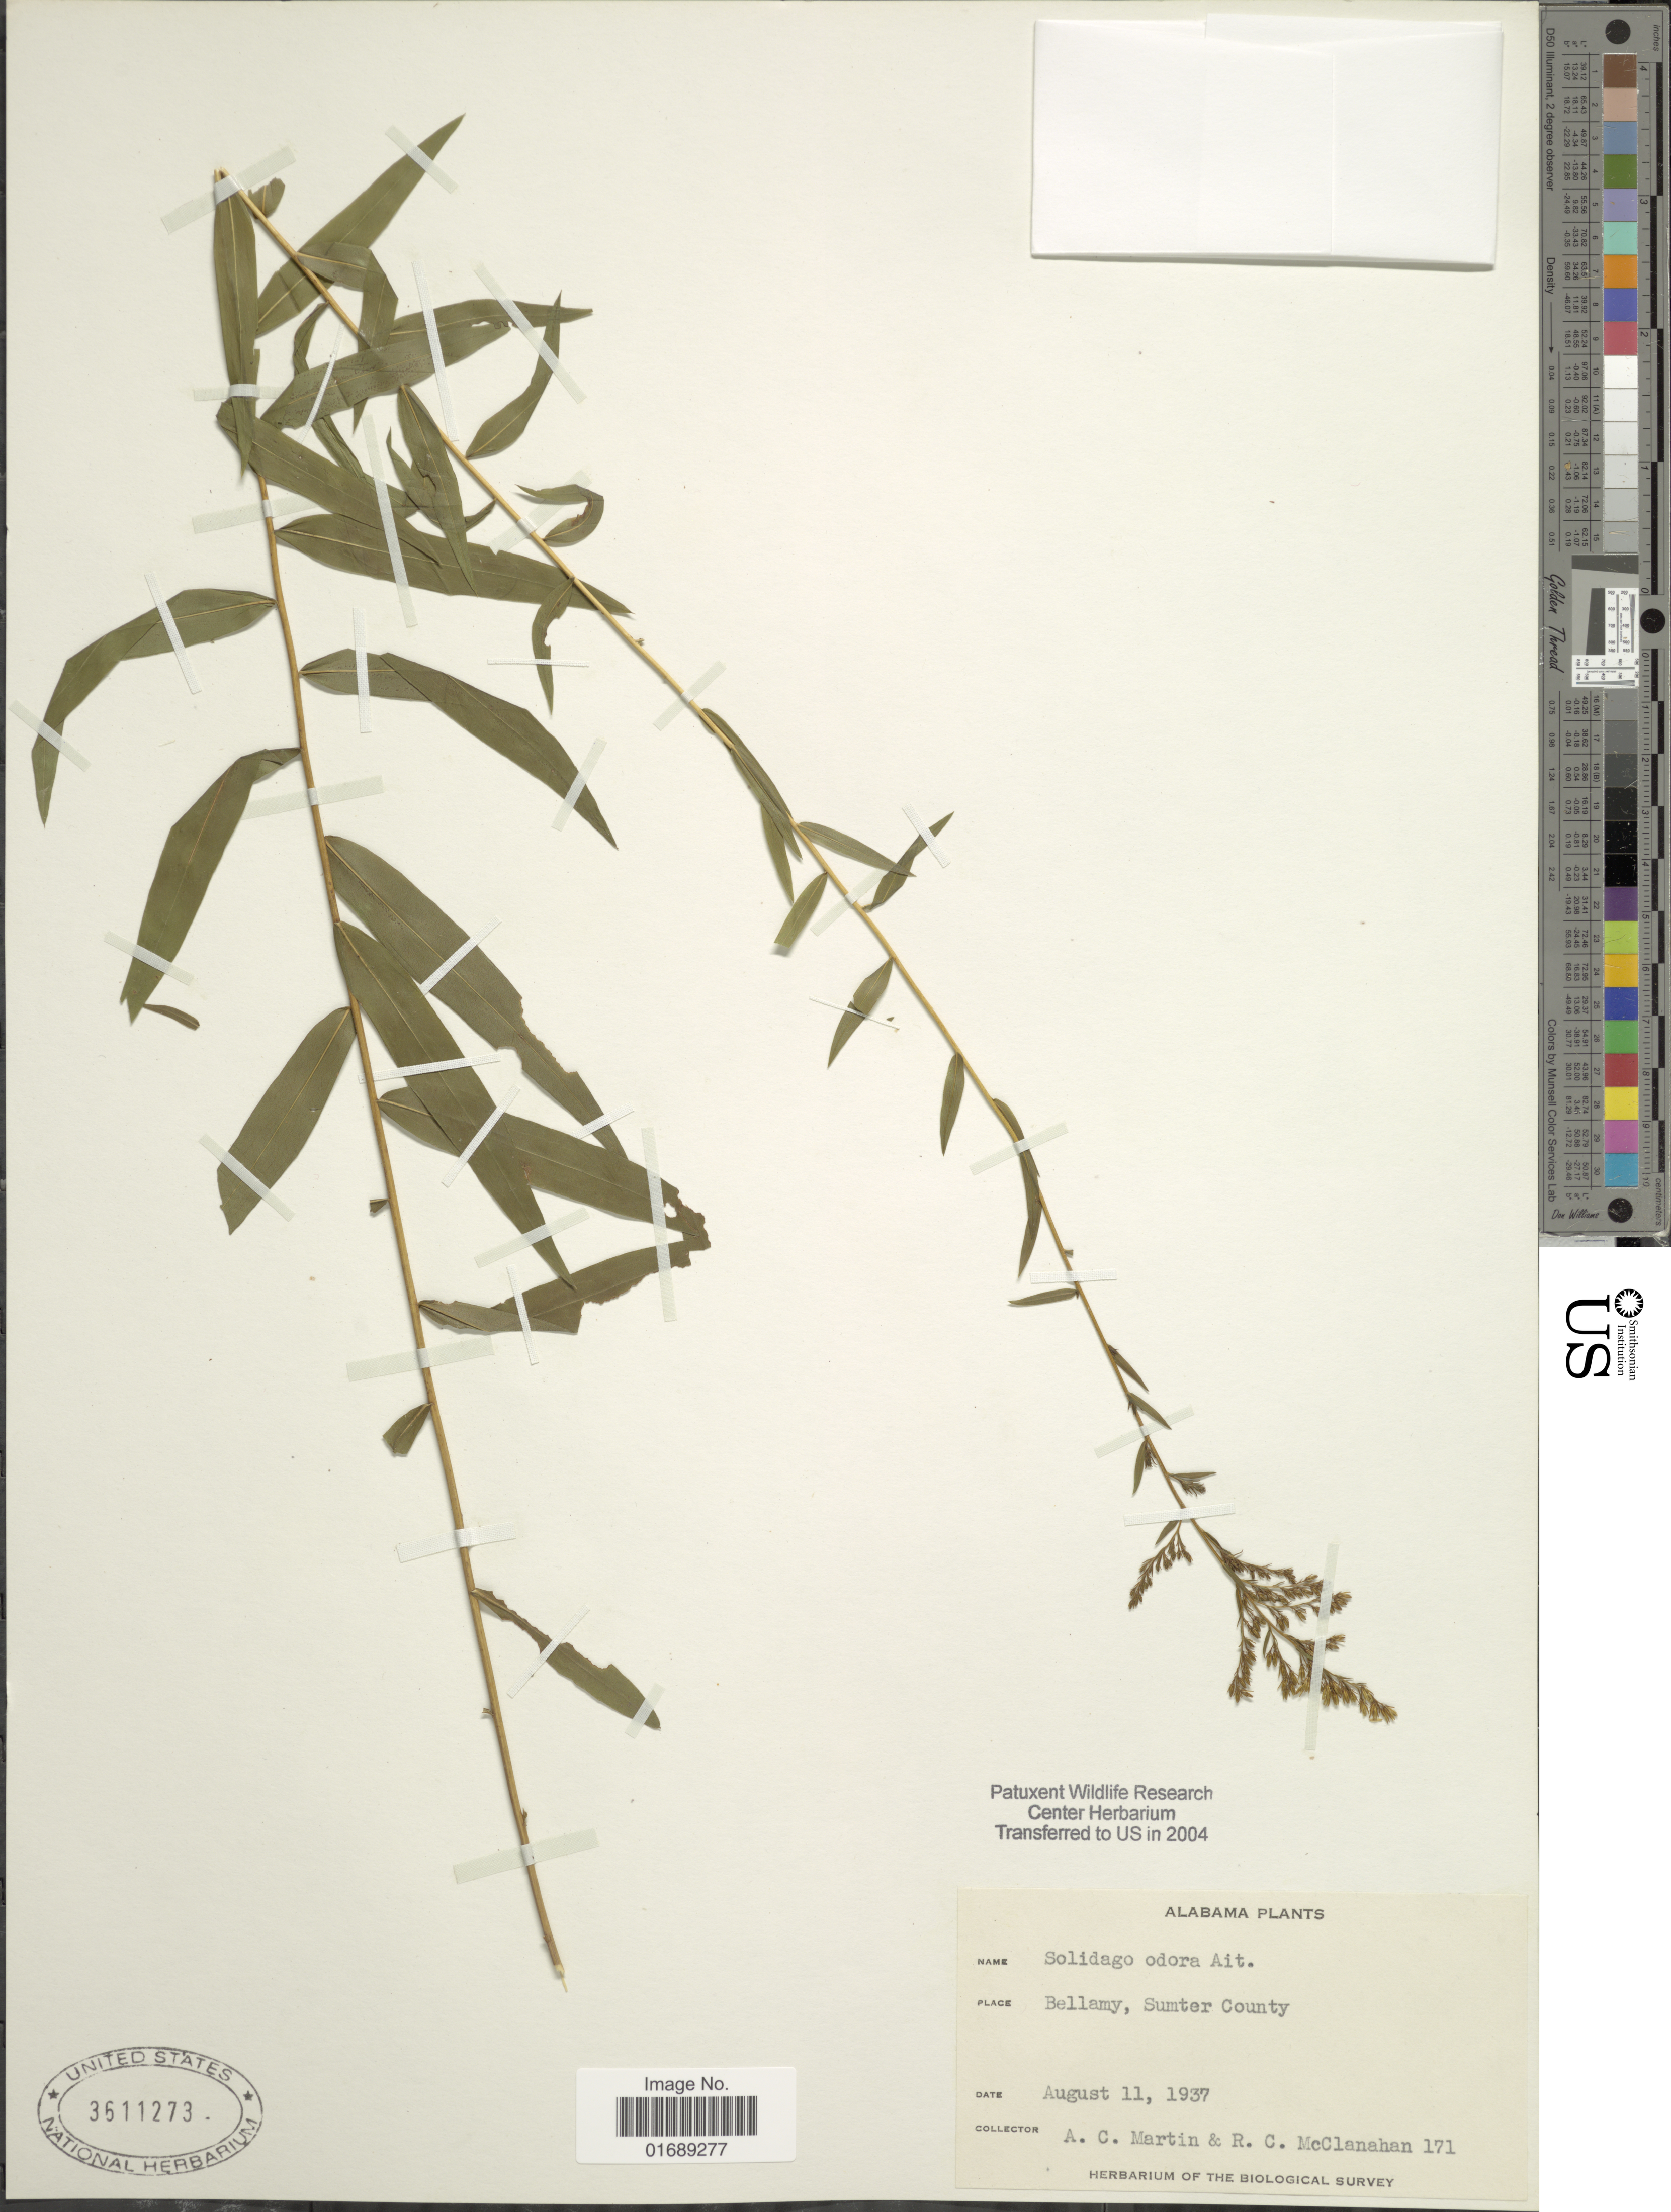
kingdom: Plantae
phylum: Tracheophyta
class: Magnoliopsida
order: Asterales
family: Asteraceae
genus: Solidago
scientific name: Solidago odora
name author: Aiton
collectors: A. C. Martin & R. McClanahan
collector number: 171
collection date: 1937-08-11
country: United States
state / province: Alabama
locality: Bellamy, Sumter County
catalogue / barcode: US 3611273